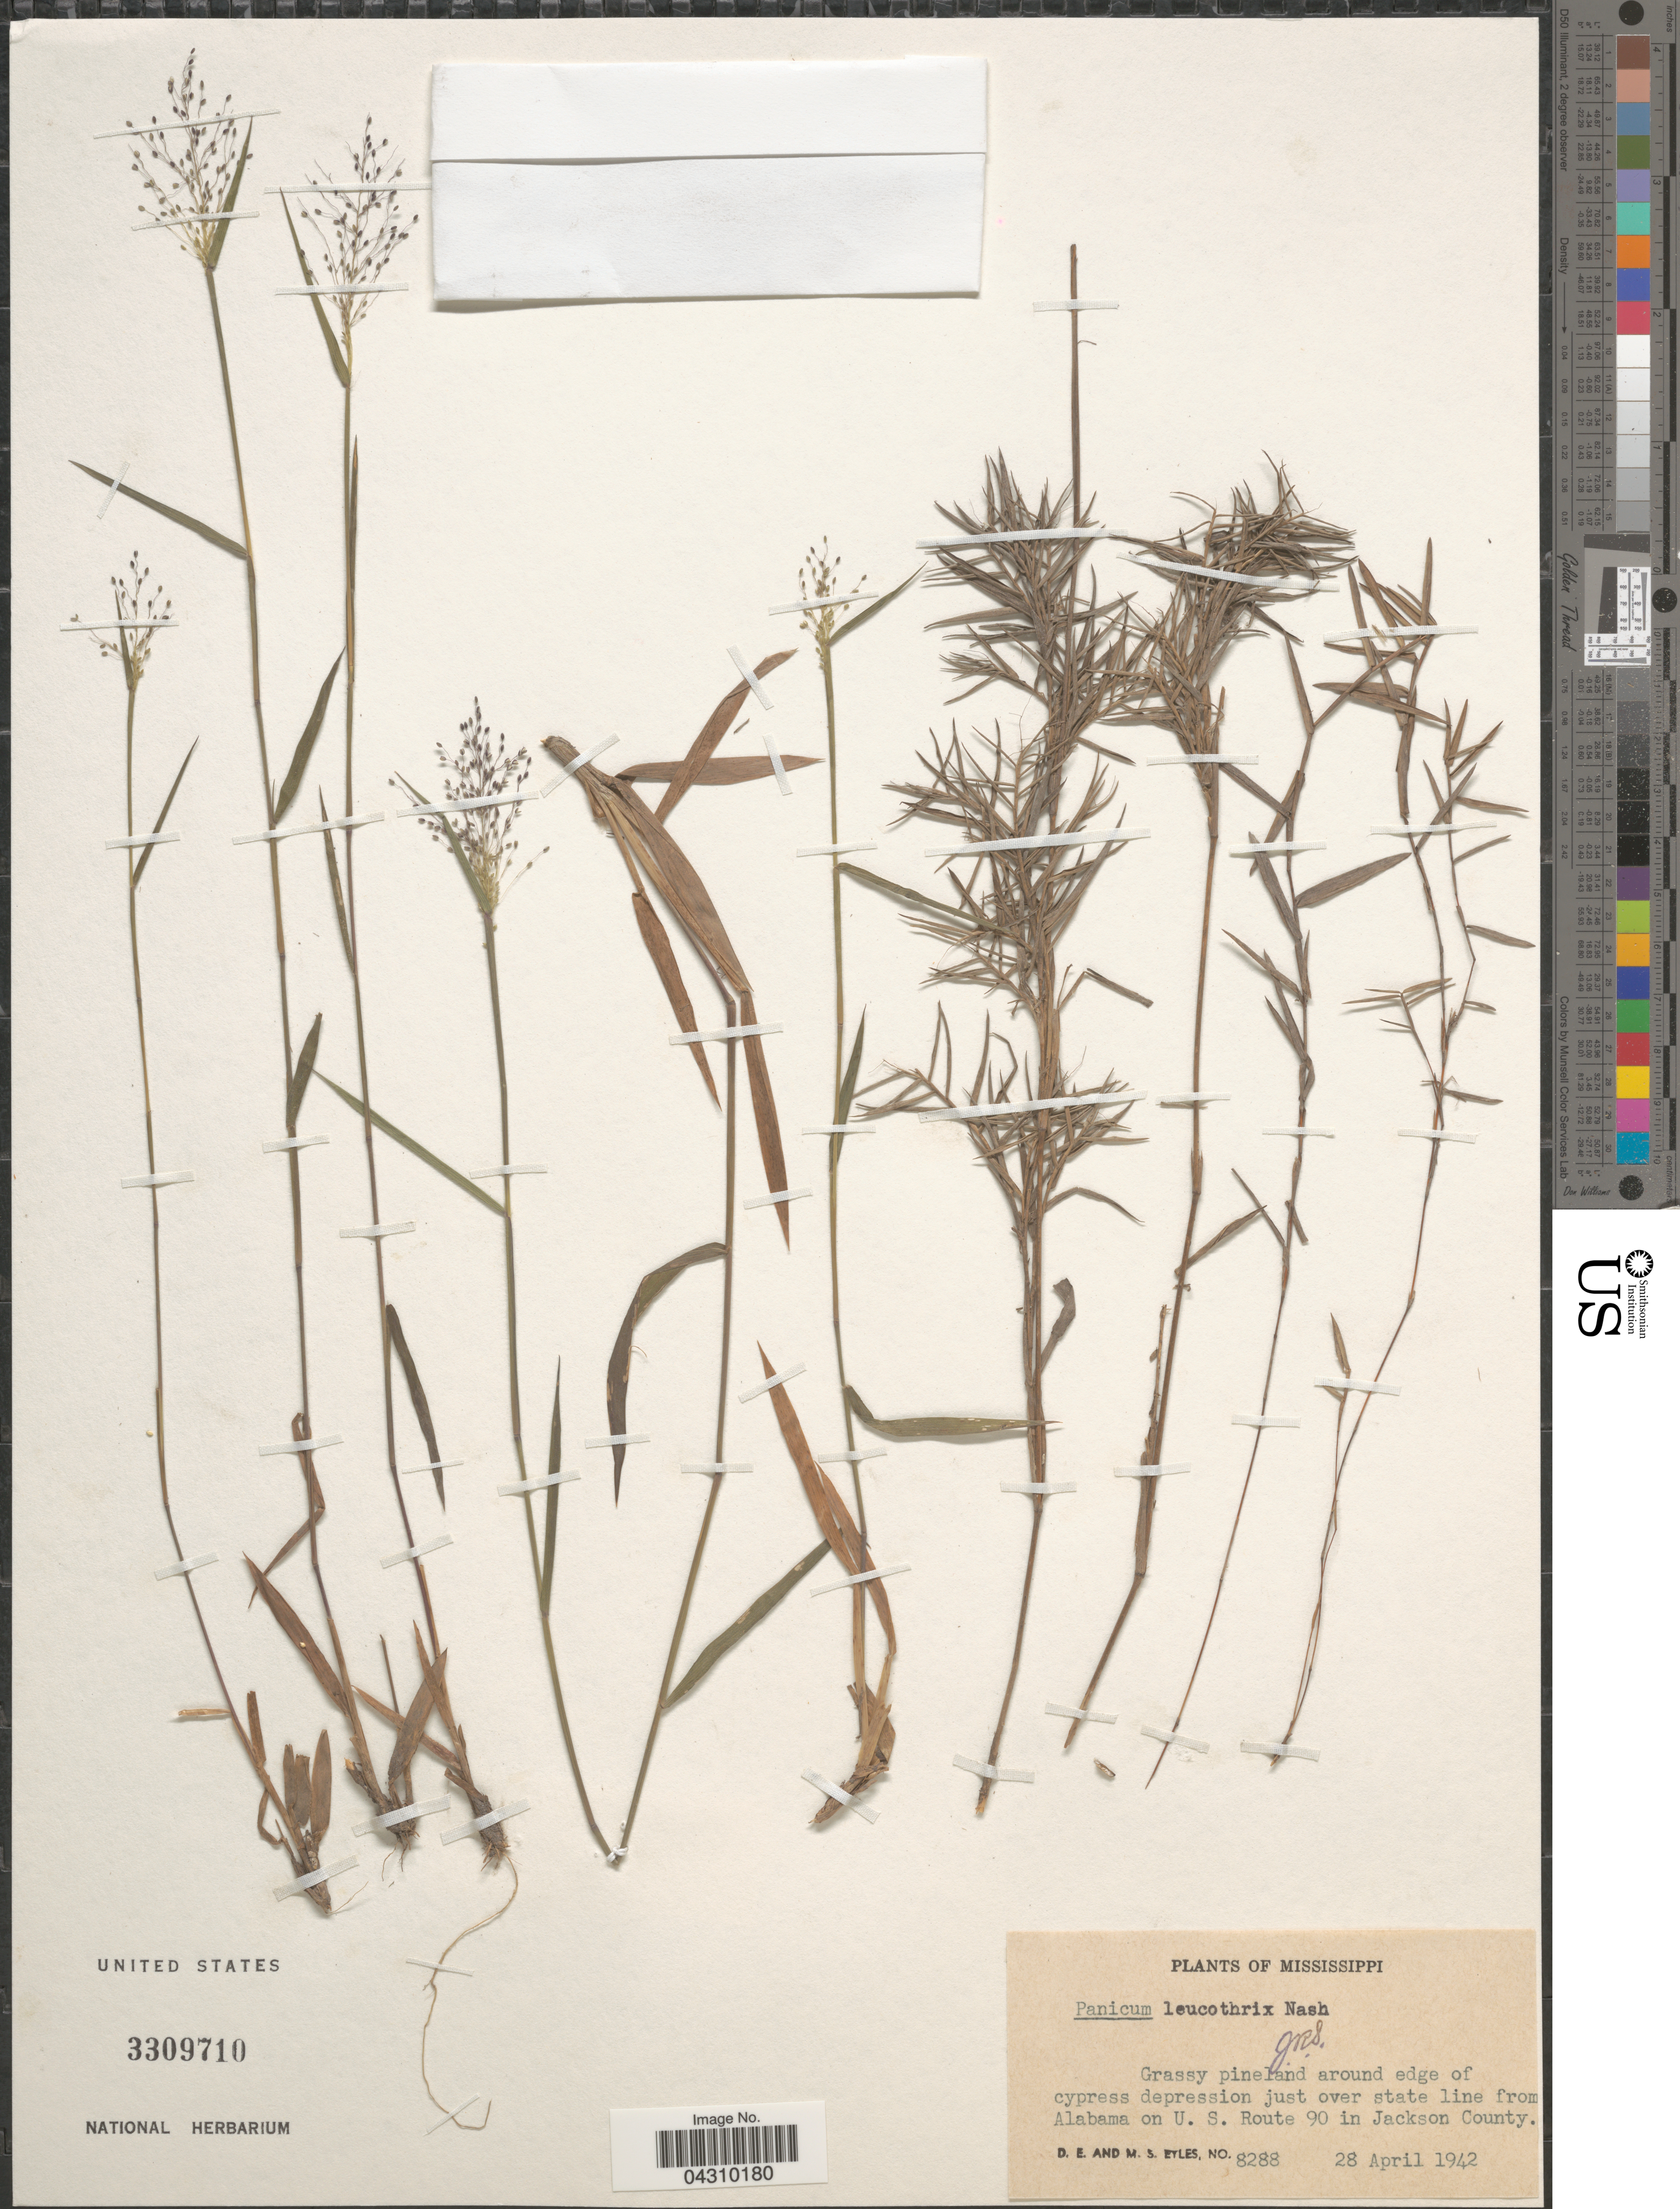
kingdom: Plantae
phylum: Tracheophyta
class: Liliopsida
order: Poales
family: Poaceae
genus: Dichanthelium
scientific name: Dichanthelium acuminatum var. acuminatum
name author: (Sw.) Gould & C.A. Clark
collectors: D. Eyles & M. Eyles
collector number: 8288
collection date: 1942-04-28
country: United States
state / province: Mississippi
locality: Grassy pineland around edge of cypress depression just over state line from Alabama on U. S. Route 90 in Jackson County.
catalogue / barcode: US 3309710